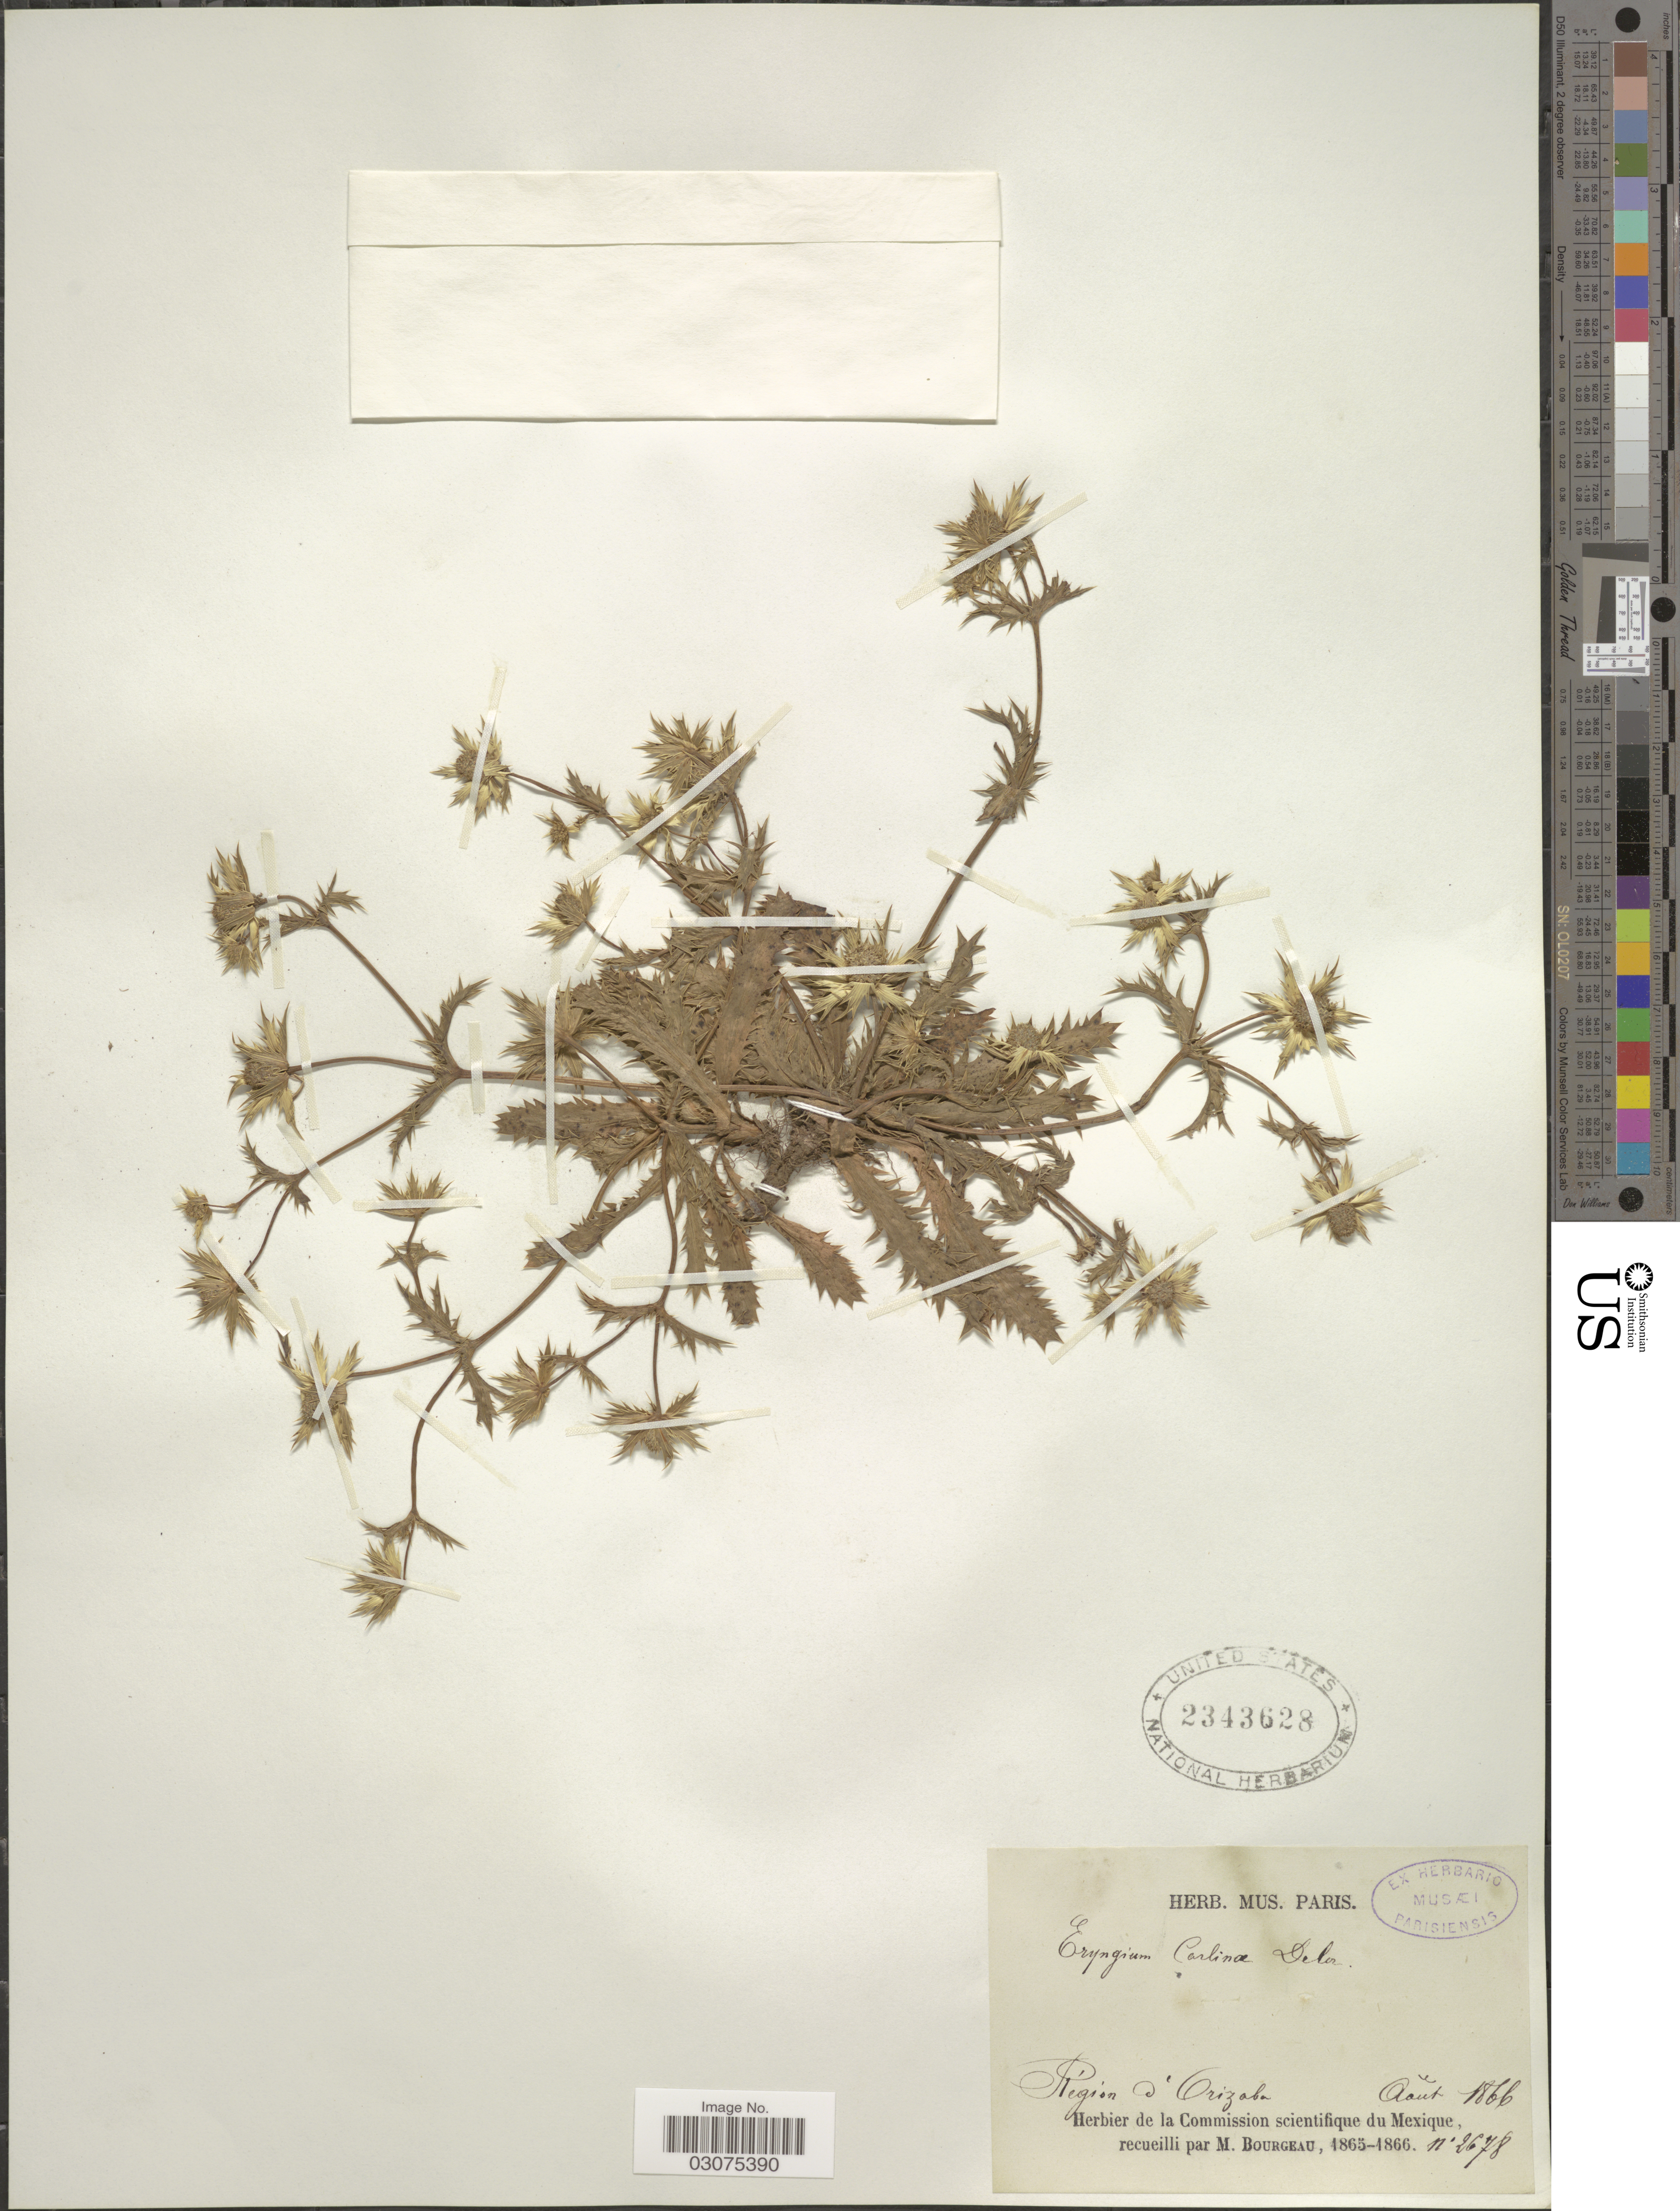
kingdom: Plantae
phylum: Tracheophyta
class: Magnoliopsida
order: Apiales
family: Apiaceae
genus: Eryngium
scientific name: Eryngium carlinae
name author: F. Delaroche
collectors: ex herb. Mus. Paris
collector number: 2678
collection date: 1866-08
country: Mexico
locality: Région d'Orizaba.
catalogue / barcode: US 2343628